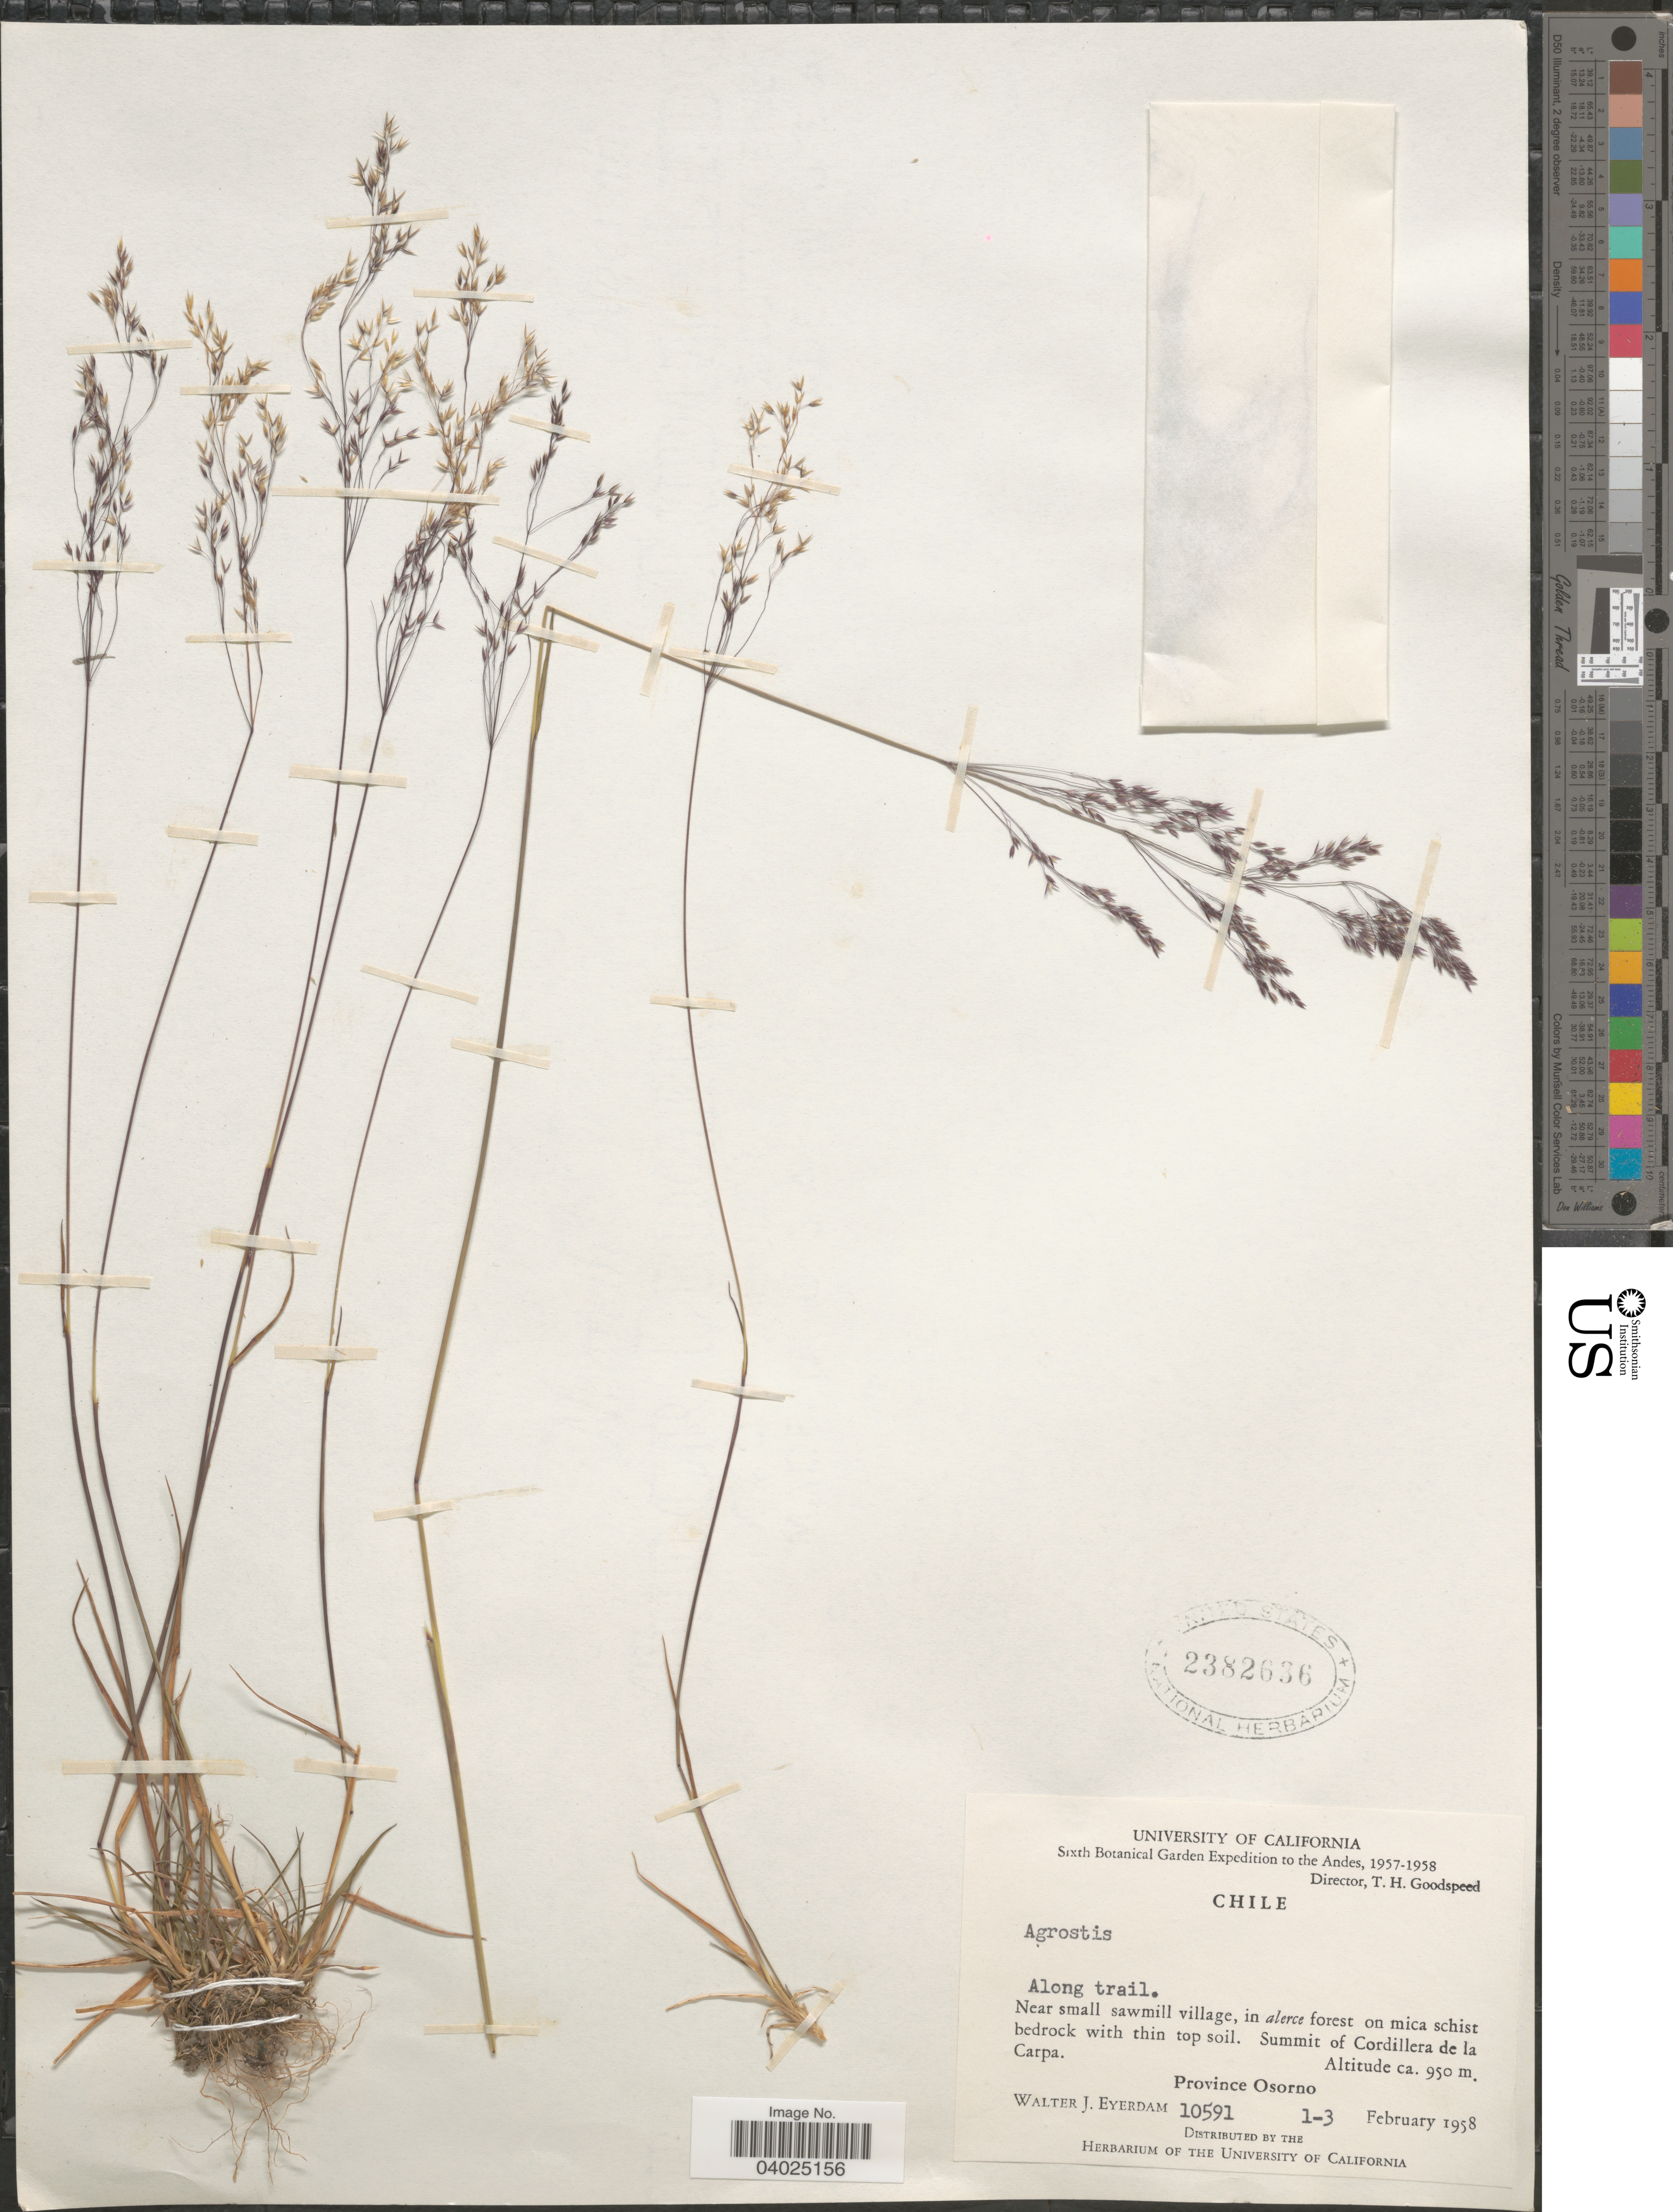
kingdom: Plantae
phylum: Tracheophyta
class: Liliopsida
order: Poales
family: Poaceae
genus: Agrostis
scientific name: Agrostis sp.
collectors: W. J. Eyerdam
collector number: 10591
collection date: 1958-02-01/1958-02-03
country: Chile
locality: The Andes. Summit of Cordillera de la Carpa. Province Osorno.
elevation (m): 950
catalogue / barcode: US 2382636